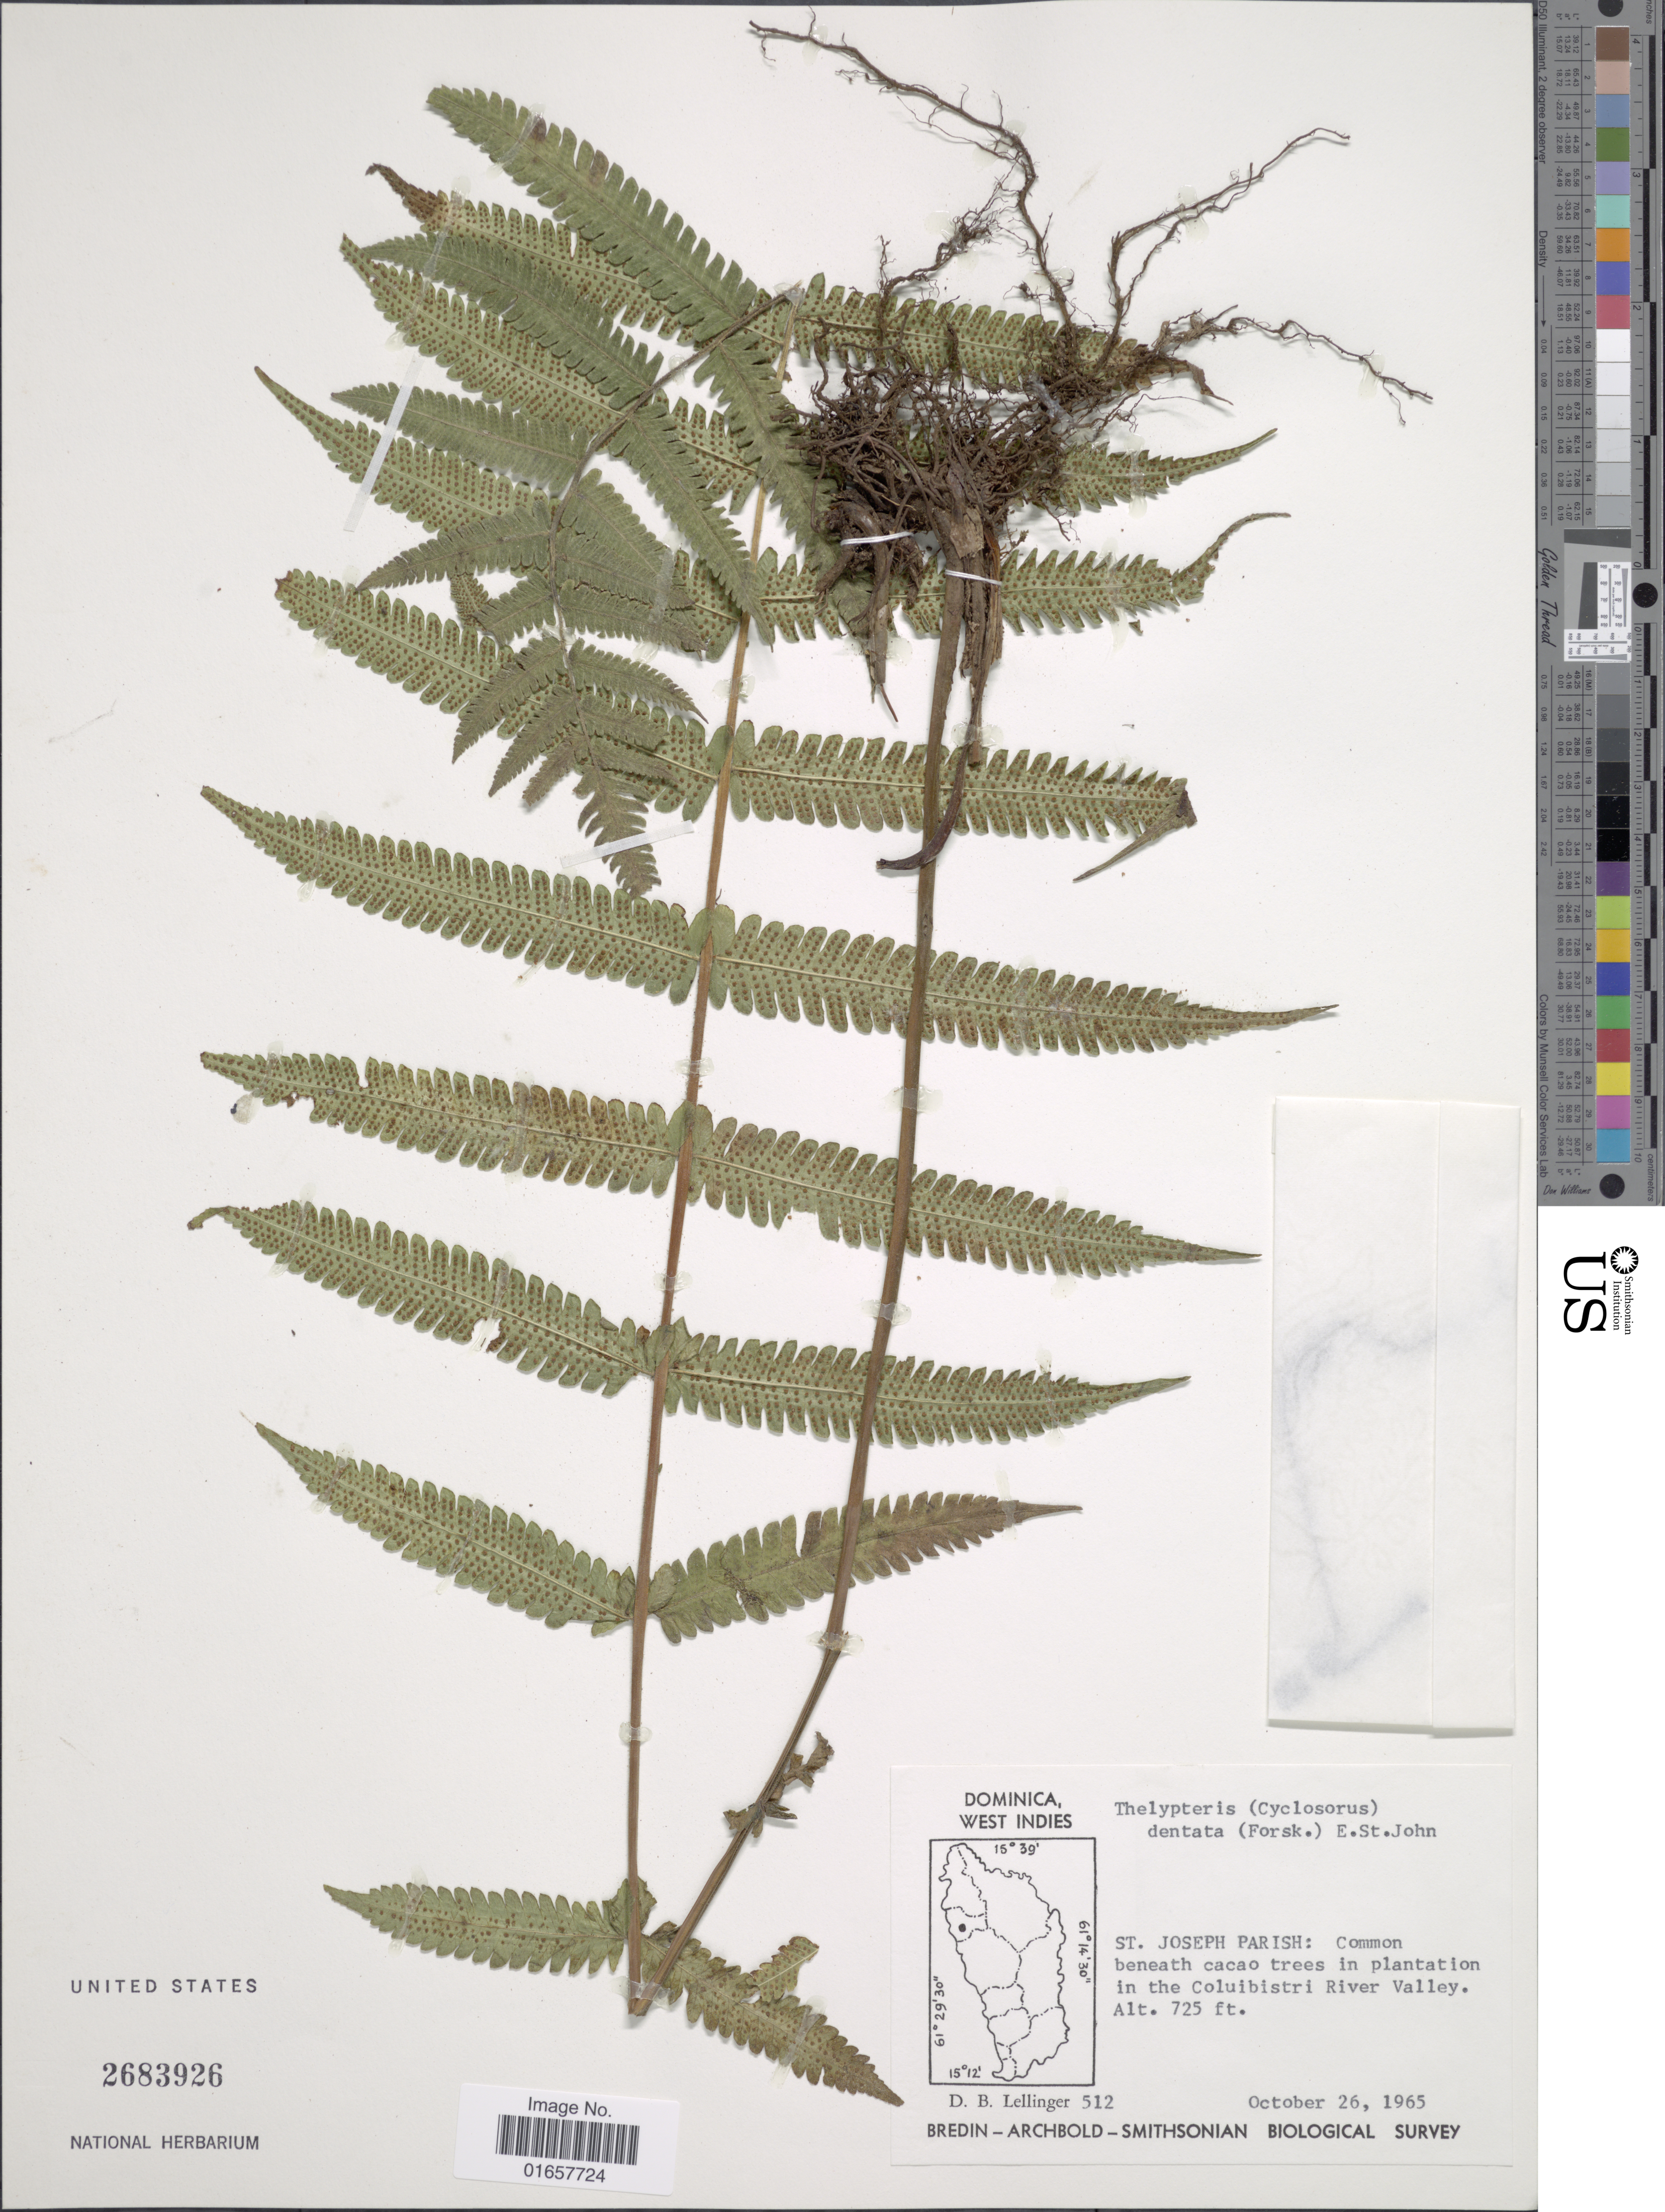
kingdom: Plantae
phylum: Tracheophyta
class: Polypodiopsida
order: Polypodiales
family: Thelypteridaceae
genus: Christella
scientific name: Christella dentata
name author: (Forssk.) Brownsey & Jermy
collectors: D. B. Lellinger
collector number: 512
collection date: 1965-10-26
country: Dominica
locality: Dominica, West Indies, St. Joseph Parish: common beneath cacao trees in plantation in the Coluibistri River Valley.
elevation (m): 221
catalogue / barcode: US 2683926